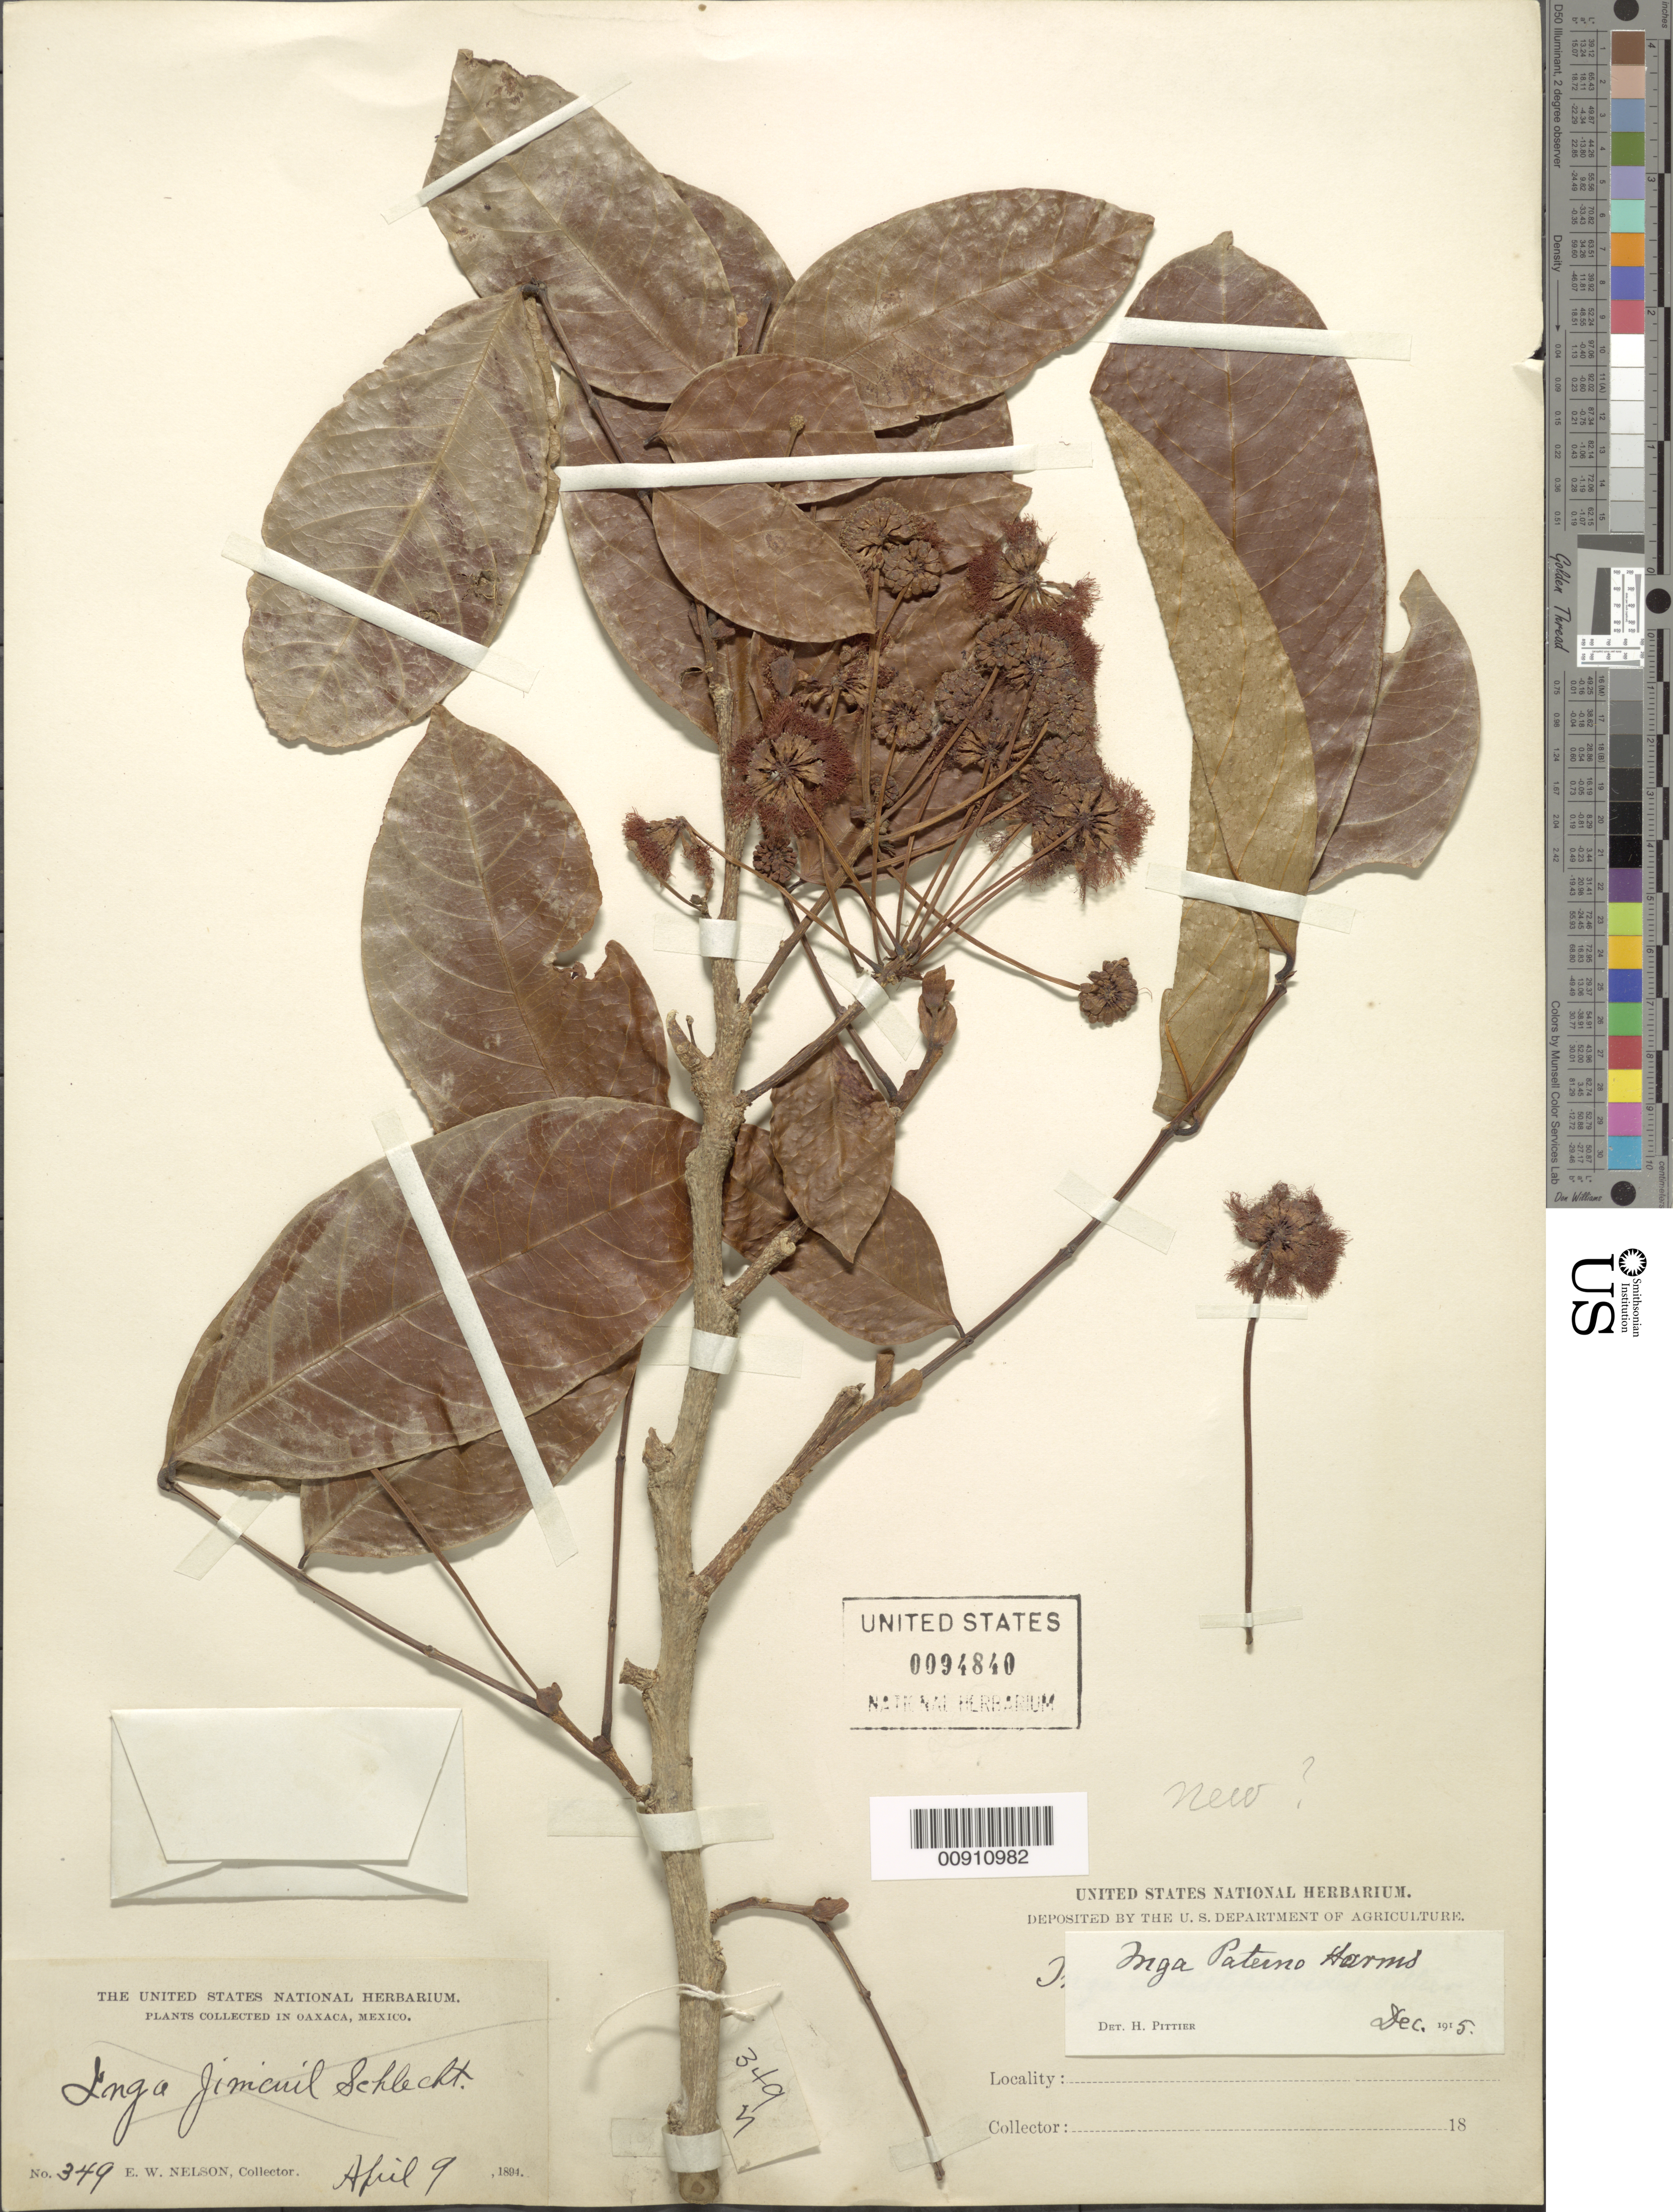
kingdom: Plantae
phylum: Tracheophyta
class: Magnoliopsida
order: Fabales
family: Fabaceae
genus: Inga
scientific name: Inga paterno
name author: Harms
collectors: E. W. Nelson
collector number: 349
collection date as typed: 09 Apr 1894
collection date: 1894-04-09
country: Mexico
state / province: Oaxaca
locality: Oaxaca.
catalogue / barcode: US 94840